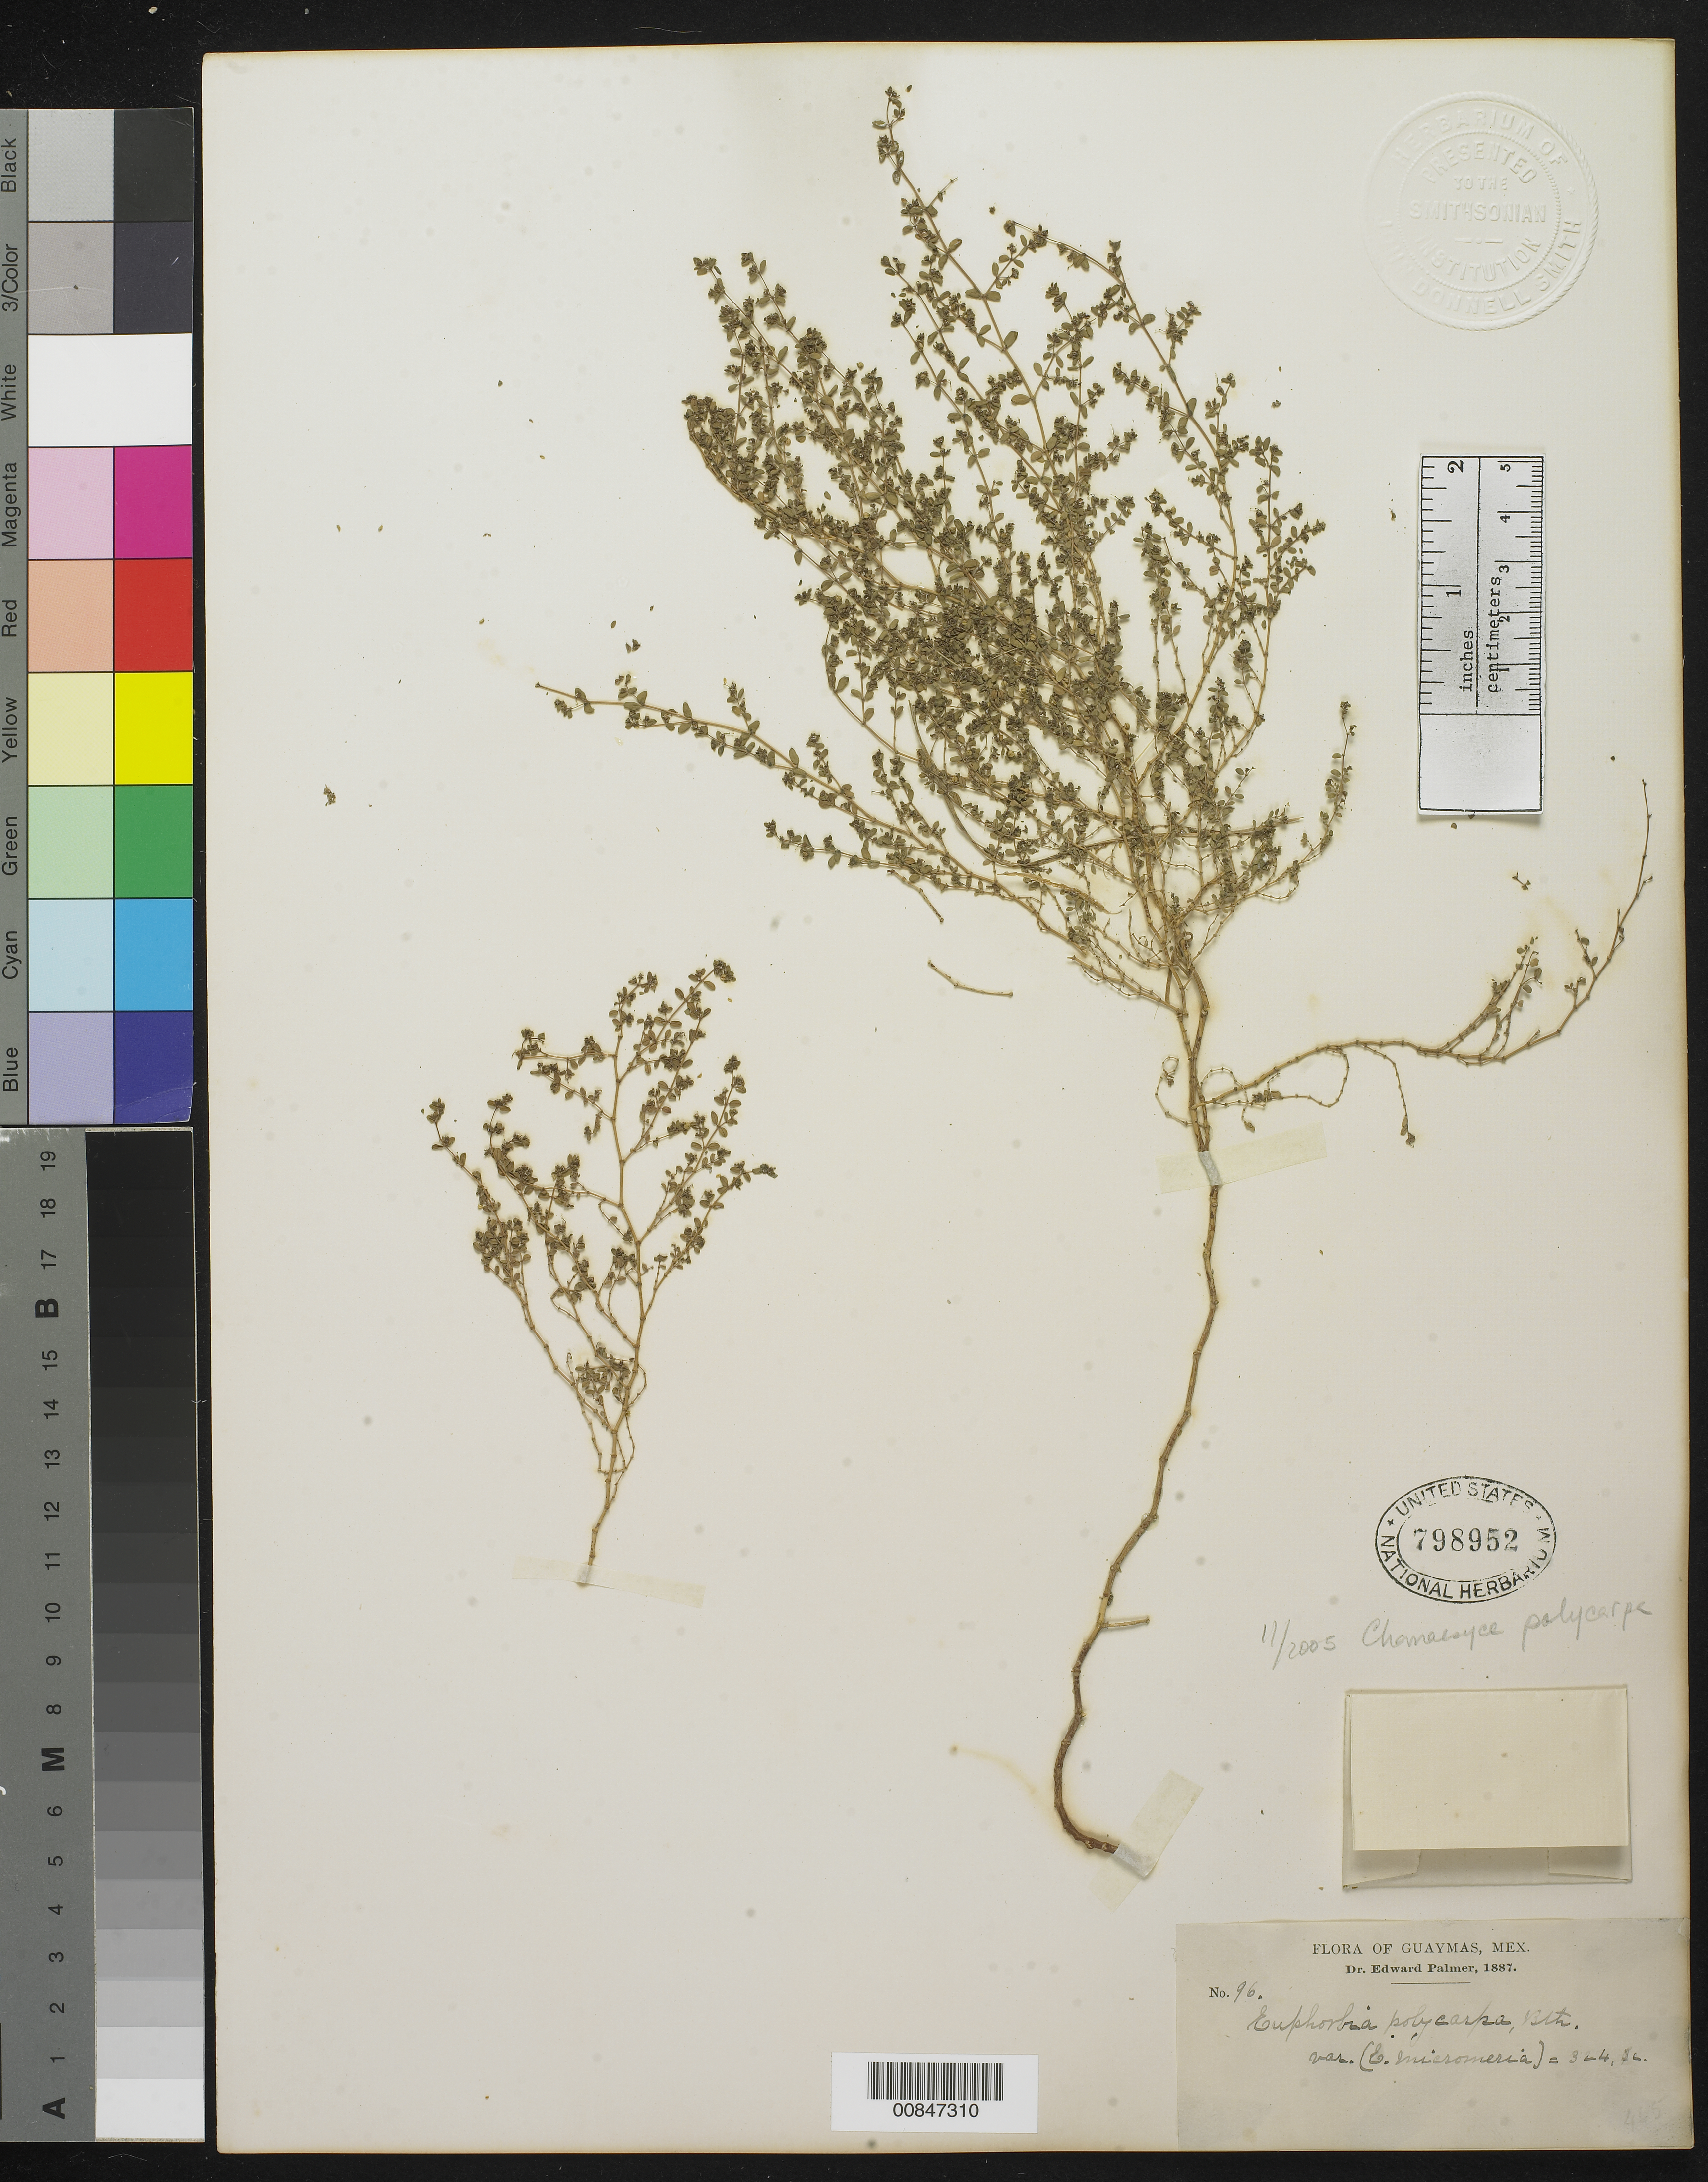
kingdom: Plantae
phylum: Tracheophyta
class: Magnoliopsida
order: Malpighiales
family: Euphorbiaceae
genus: Euphorbia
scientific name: Euphorbia polycarpa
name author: Benth.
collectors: E. Palmer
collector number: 96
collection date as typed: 1887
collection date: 1887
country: Mexico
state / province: Sonora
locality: Guaymas, Sonora.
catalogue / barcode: US 798952